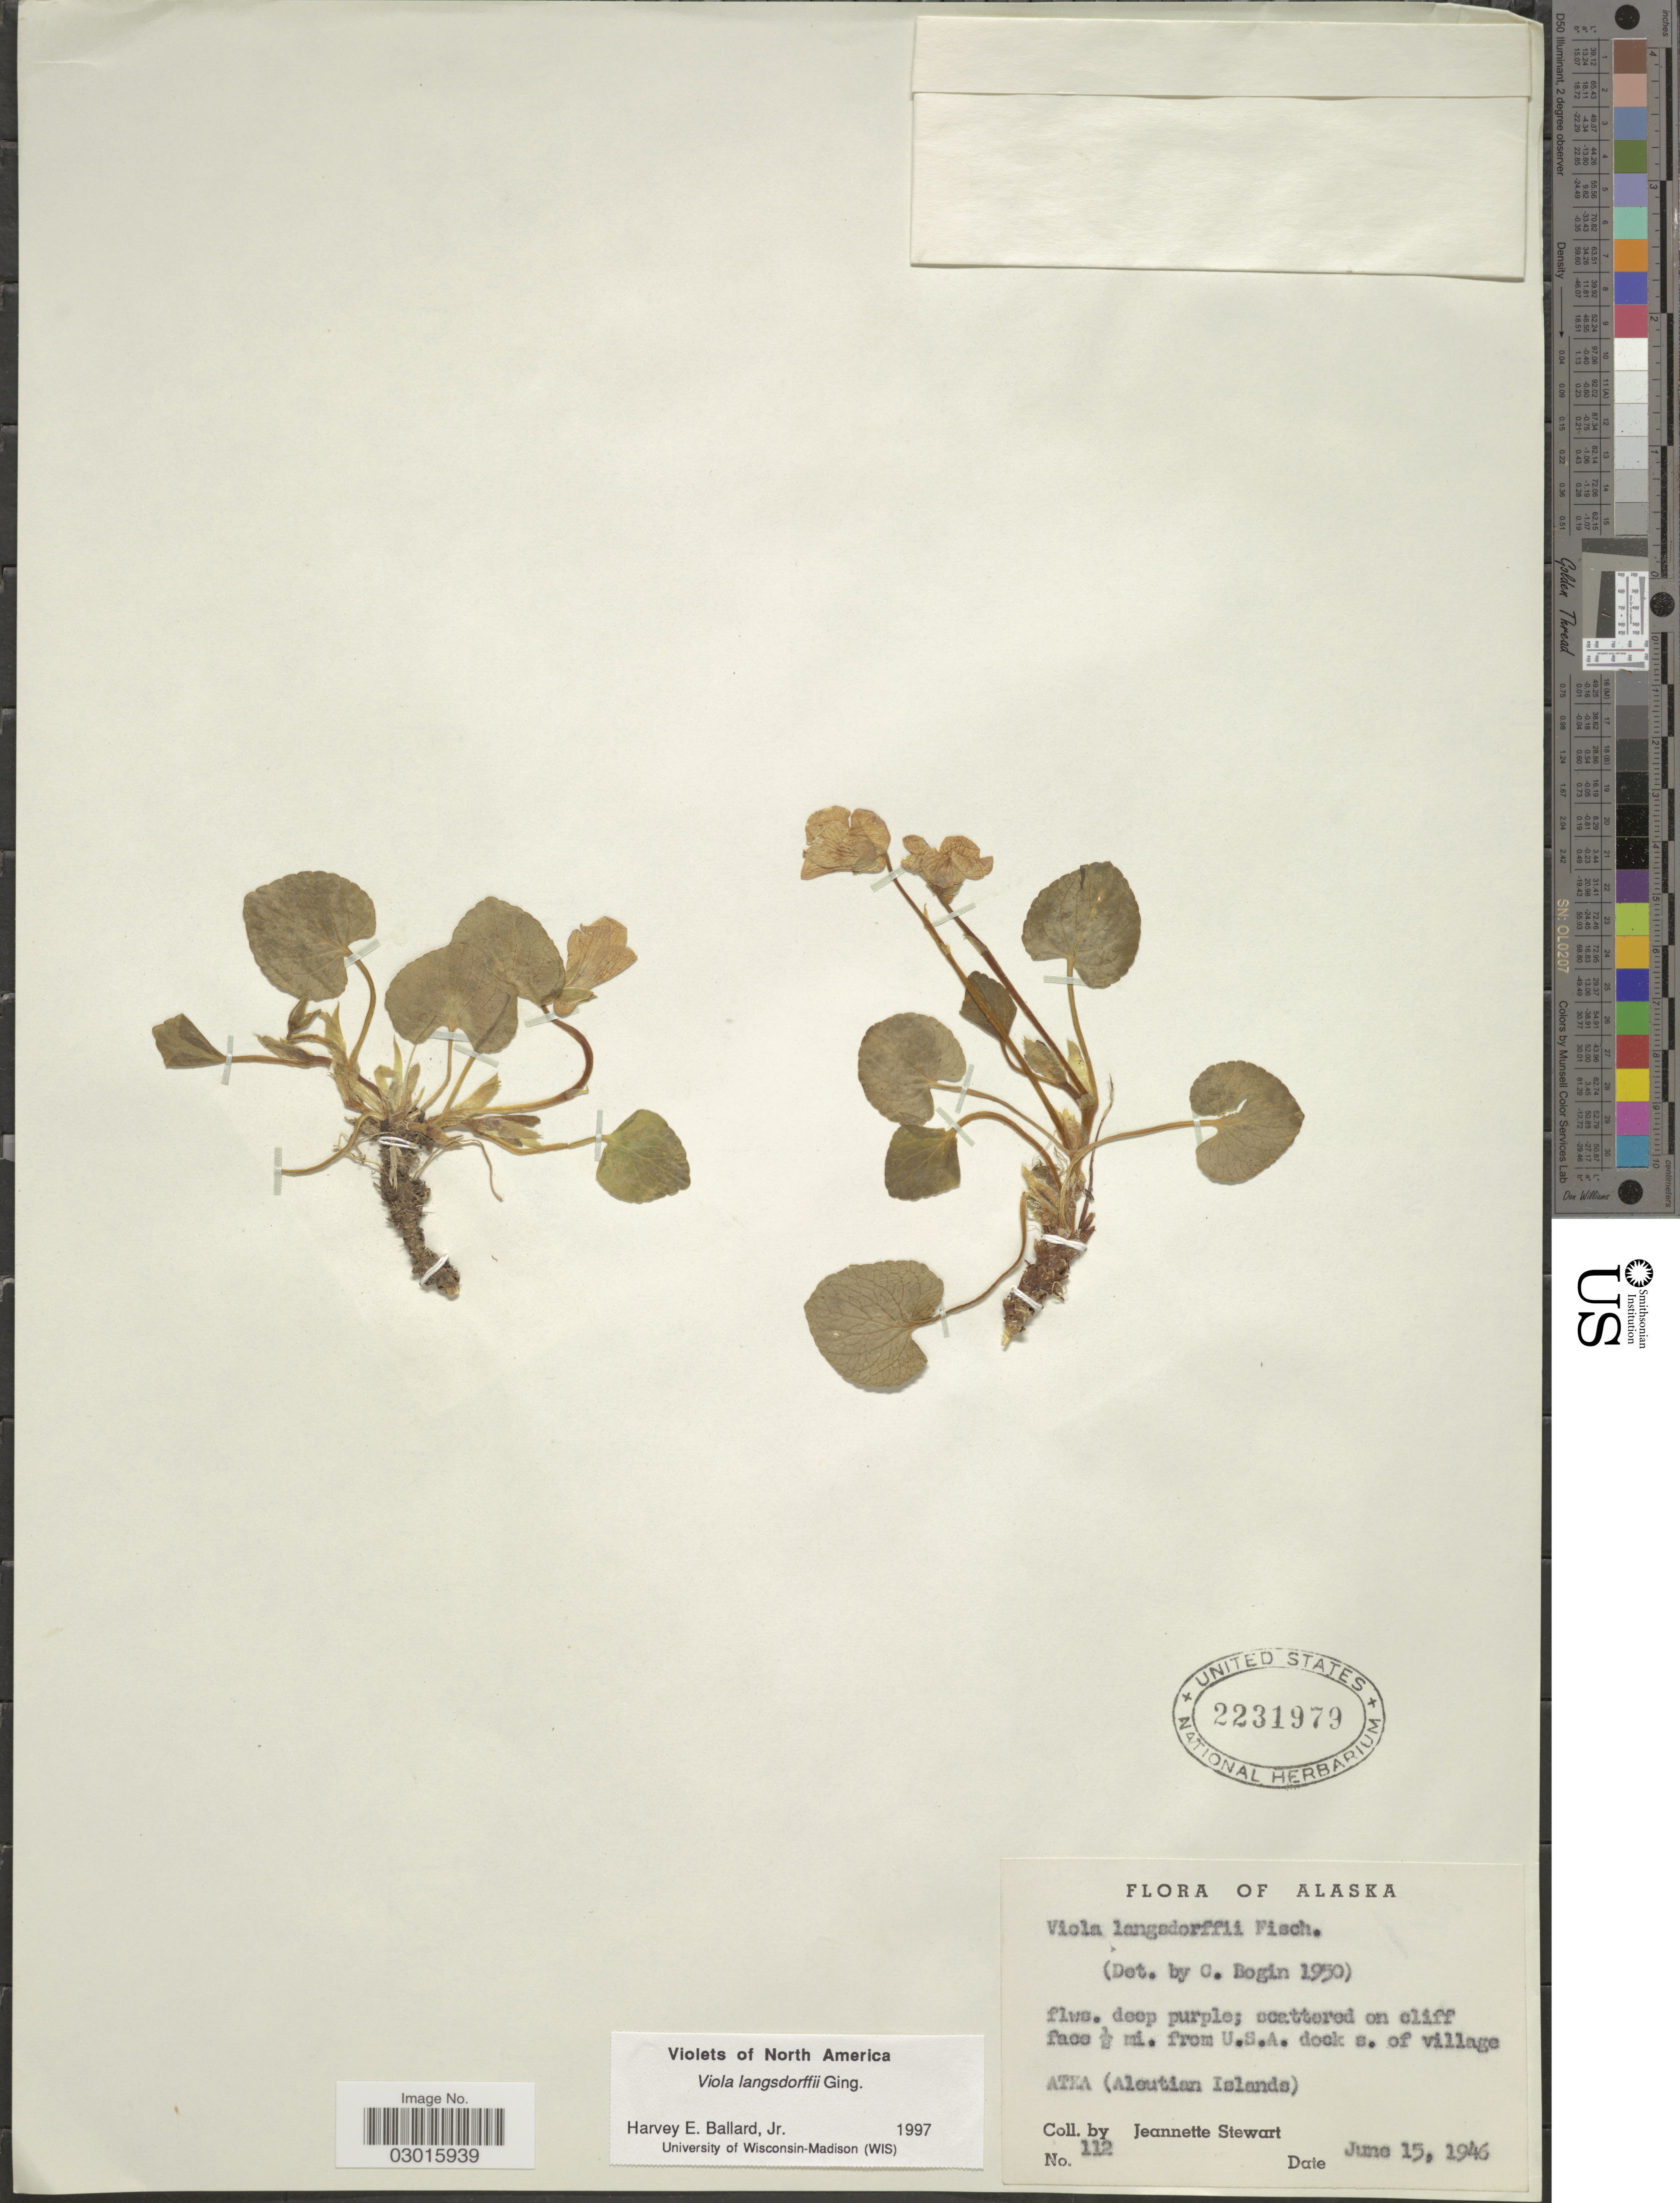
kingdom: Plantae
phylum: Tracheophyta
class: Magnoliopsida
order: Malpighiales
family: Violaceae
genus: Viola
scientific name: Viola langsdorffii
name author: Fisch. ex Ging.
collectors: J. Stewart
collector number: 112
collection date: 1946-06-15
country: United States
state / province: Alaska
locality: Scattered on cliff face ½ mi. from U.S.A. dock s. of village, Atka (Aleutian Islands).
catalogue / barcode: US 2231979